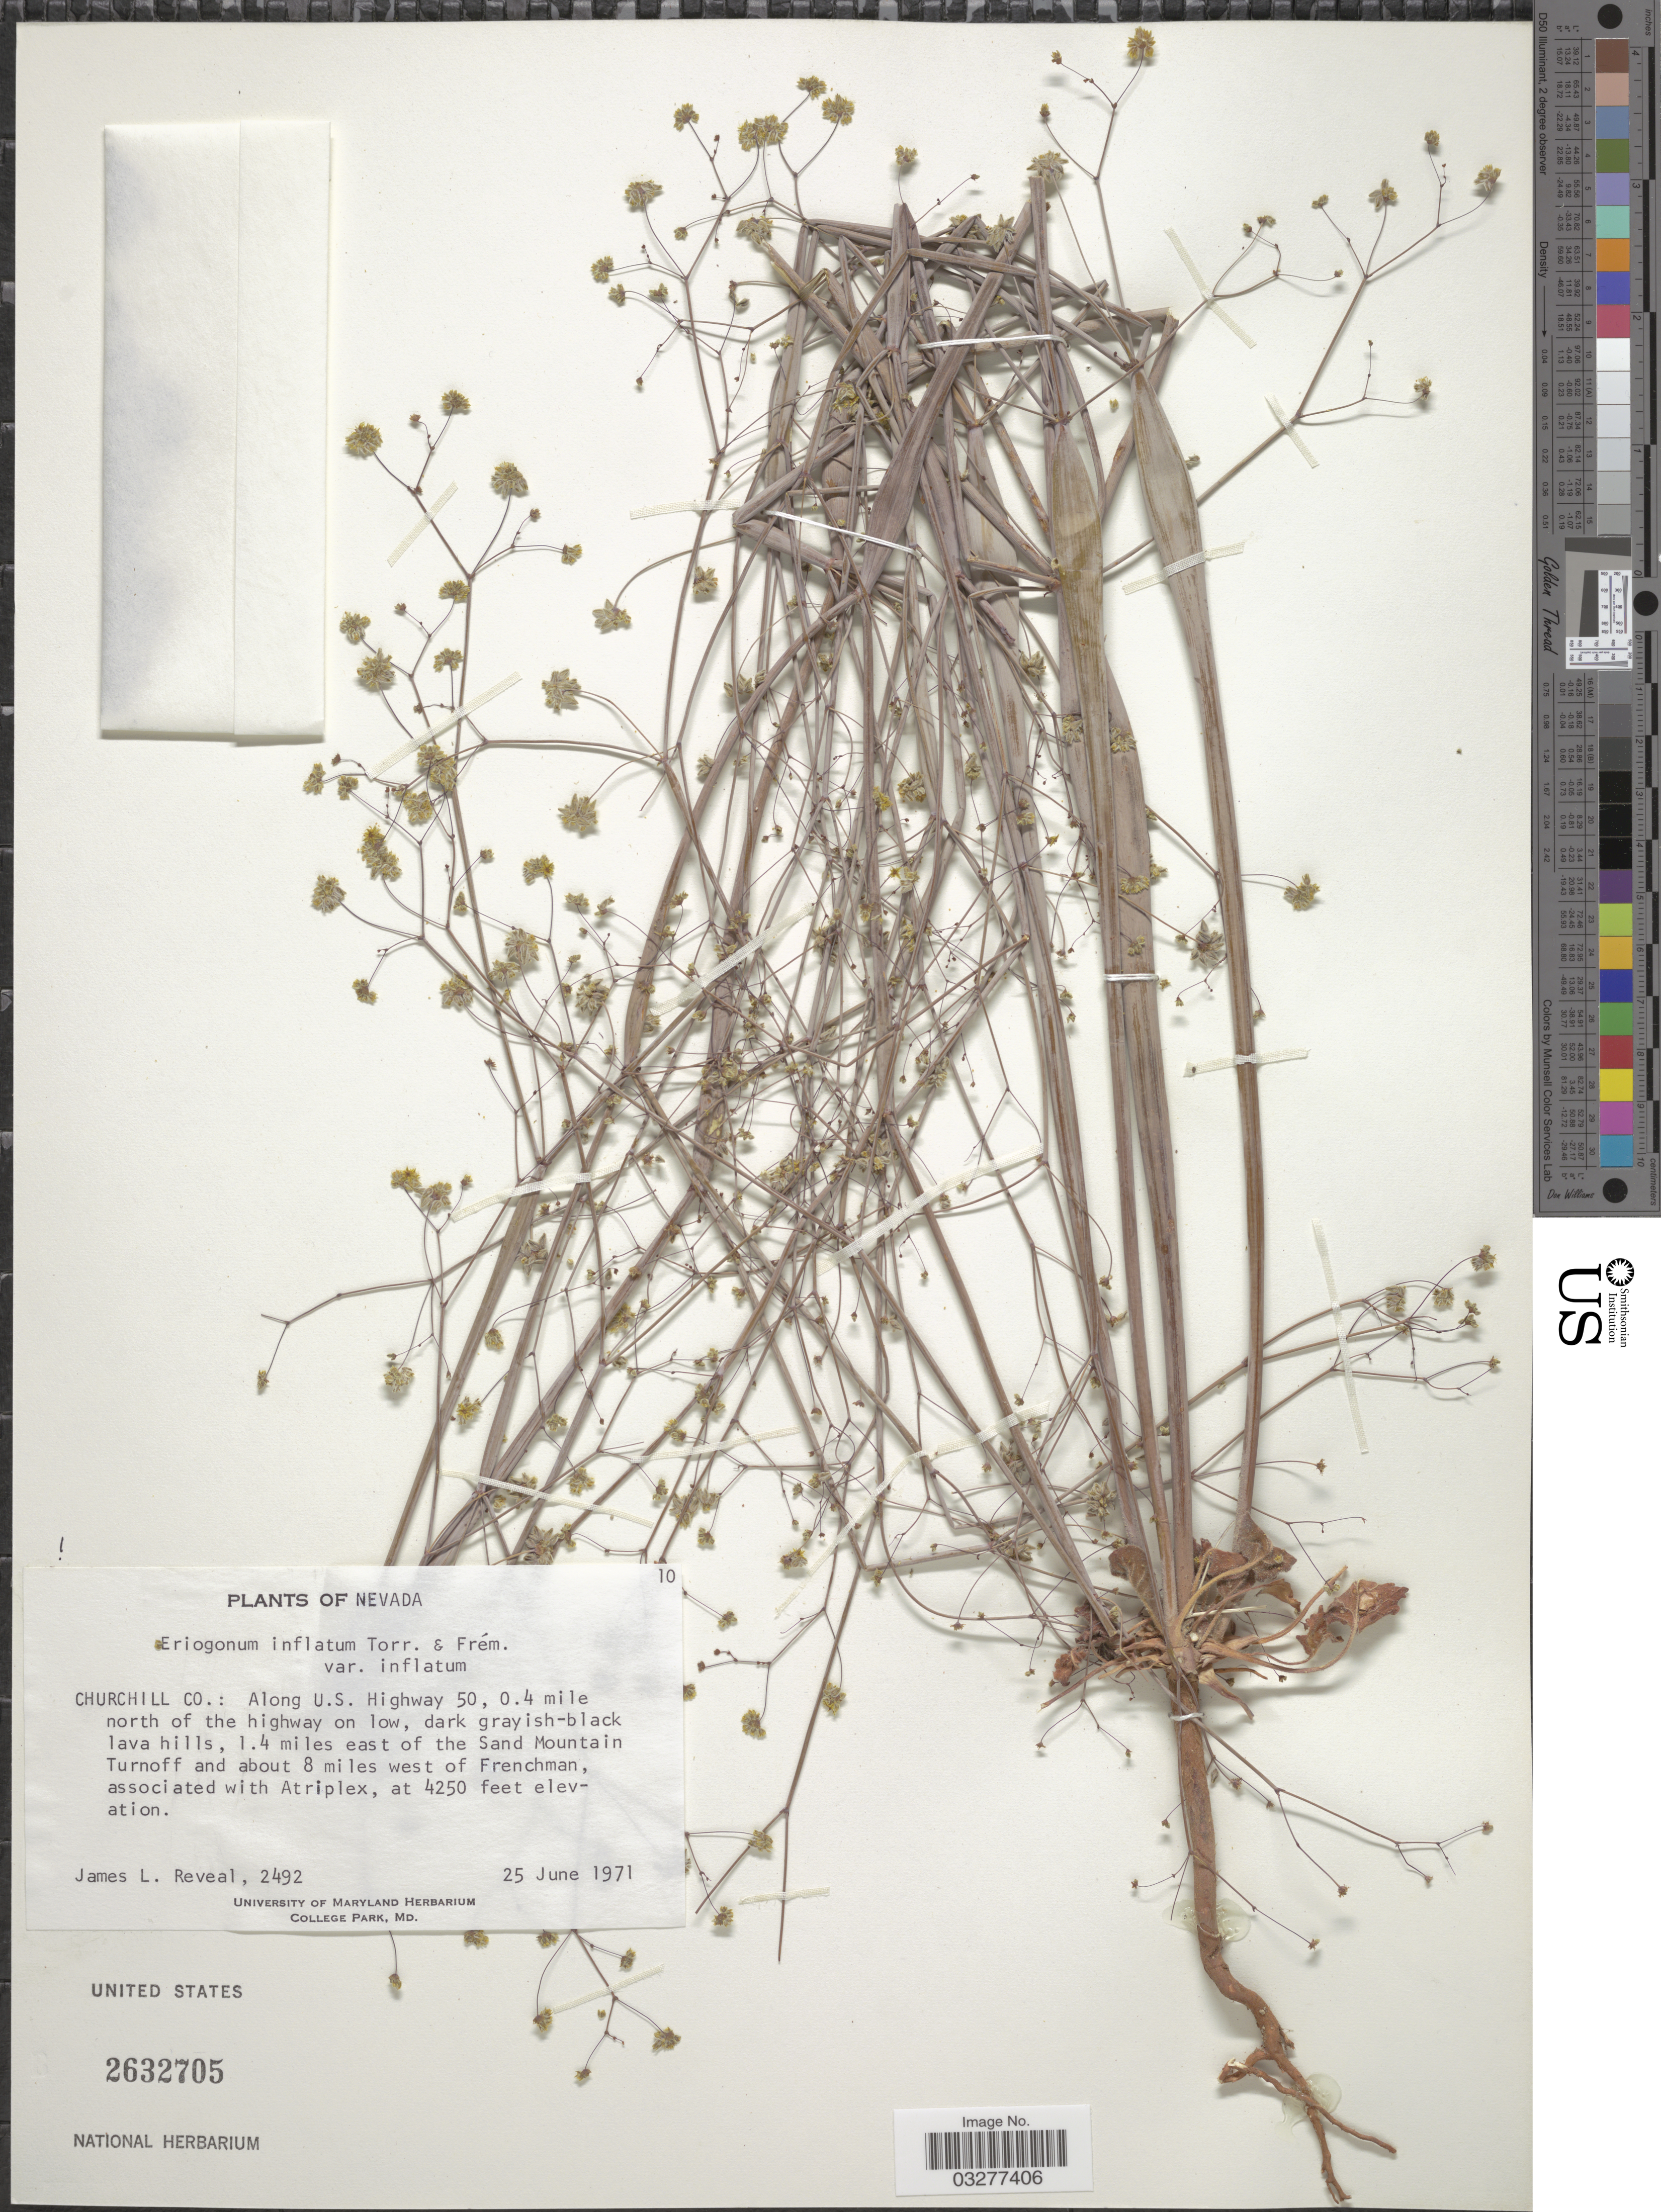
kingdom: Plantae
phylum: Tracheophyta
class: Magnoliopsida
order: Caryophyllales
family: Polygonaceae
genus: Eriogonum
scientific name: Eriogonum inflatum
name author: Torr. & Frém.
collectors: J. L. Reveal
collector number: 2492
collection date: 1971-06-25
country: United States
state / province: Nevada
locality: Churchill Co.: Along U. S. Highway 50, 0.4 mile north of the highway , 1.4 miles east of the Sand Mountain Turnoff and about 8 miles west of Frenchman.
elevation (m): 1295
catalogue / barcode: US 2632705